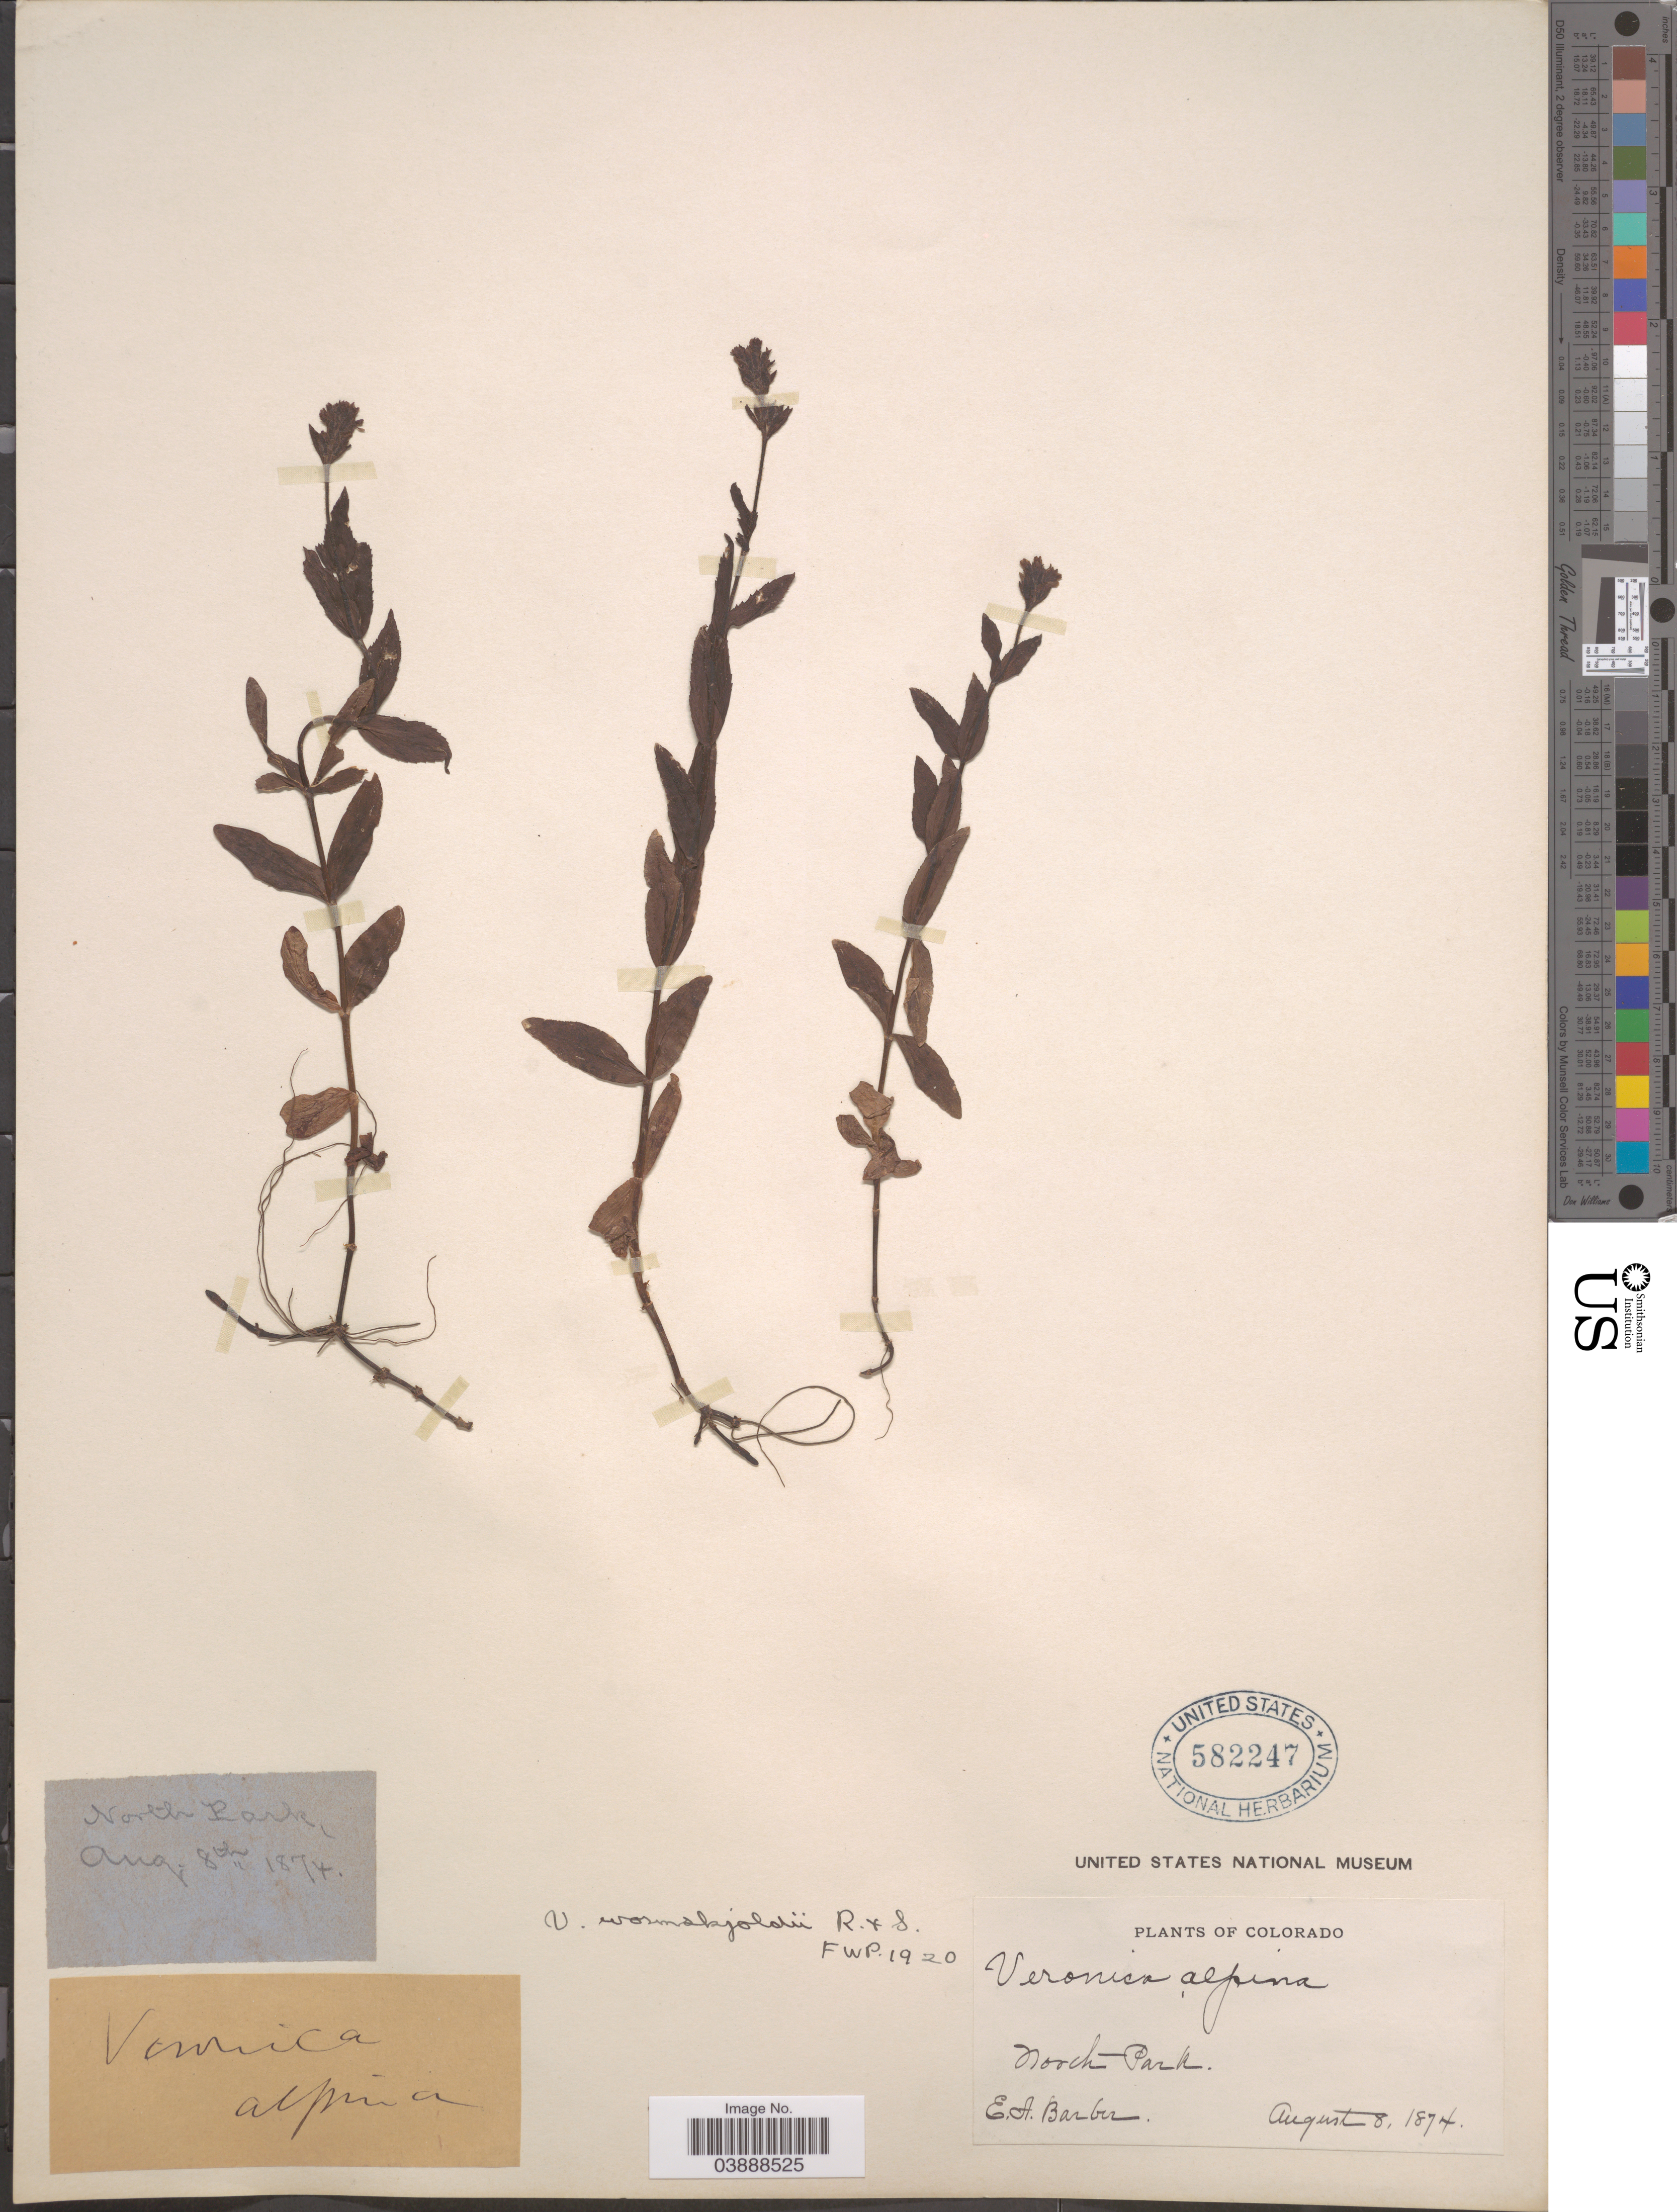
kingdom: Plantae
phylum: Tracheophyta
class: Magnoliopsida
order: Lamiales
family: Plantaginaceae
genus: Veronica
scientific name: Veronica wormskjoldii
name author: Roem. & Schult.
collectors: E. Barber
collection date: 1874-08-08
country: United States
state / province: Colorado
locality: North Park.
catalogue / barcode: US 582247